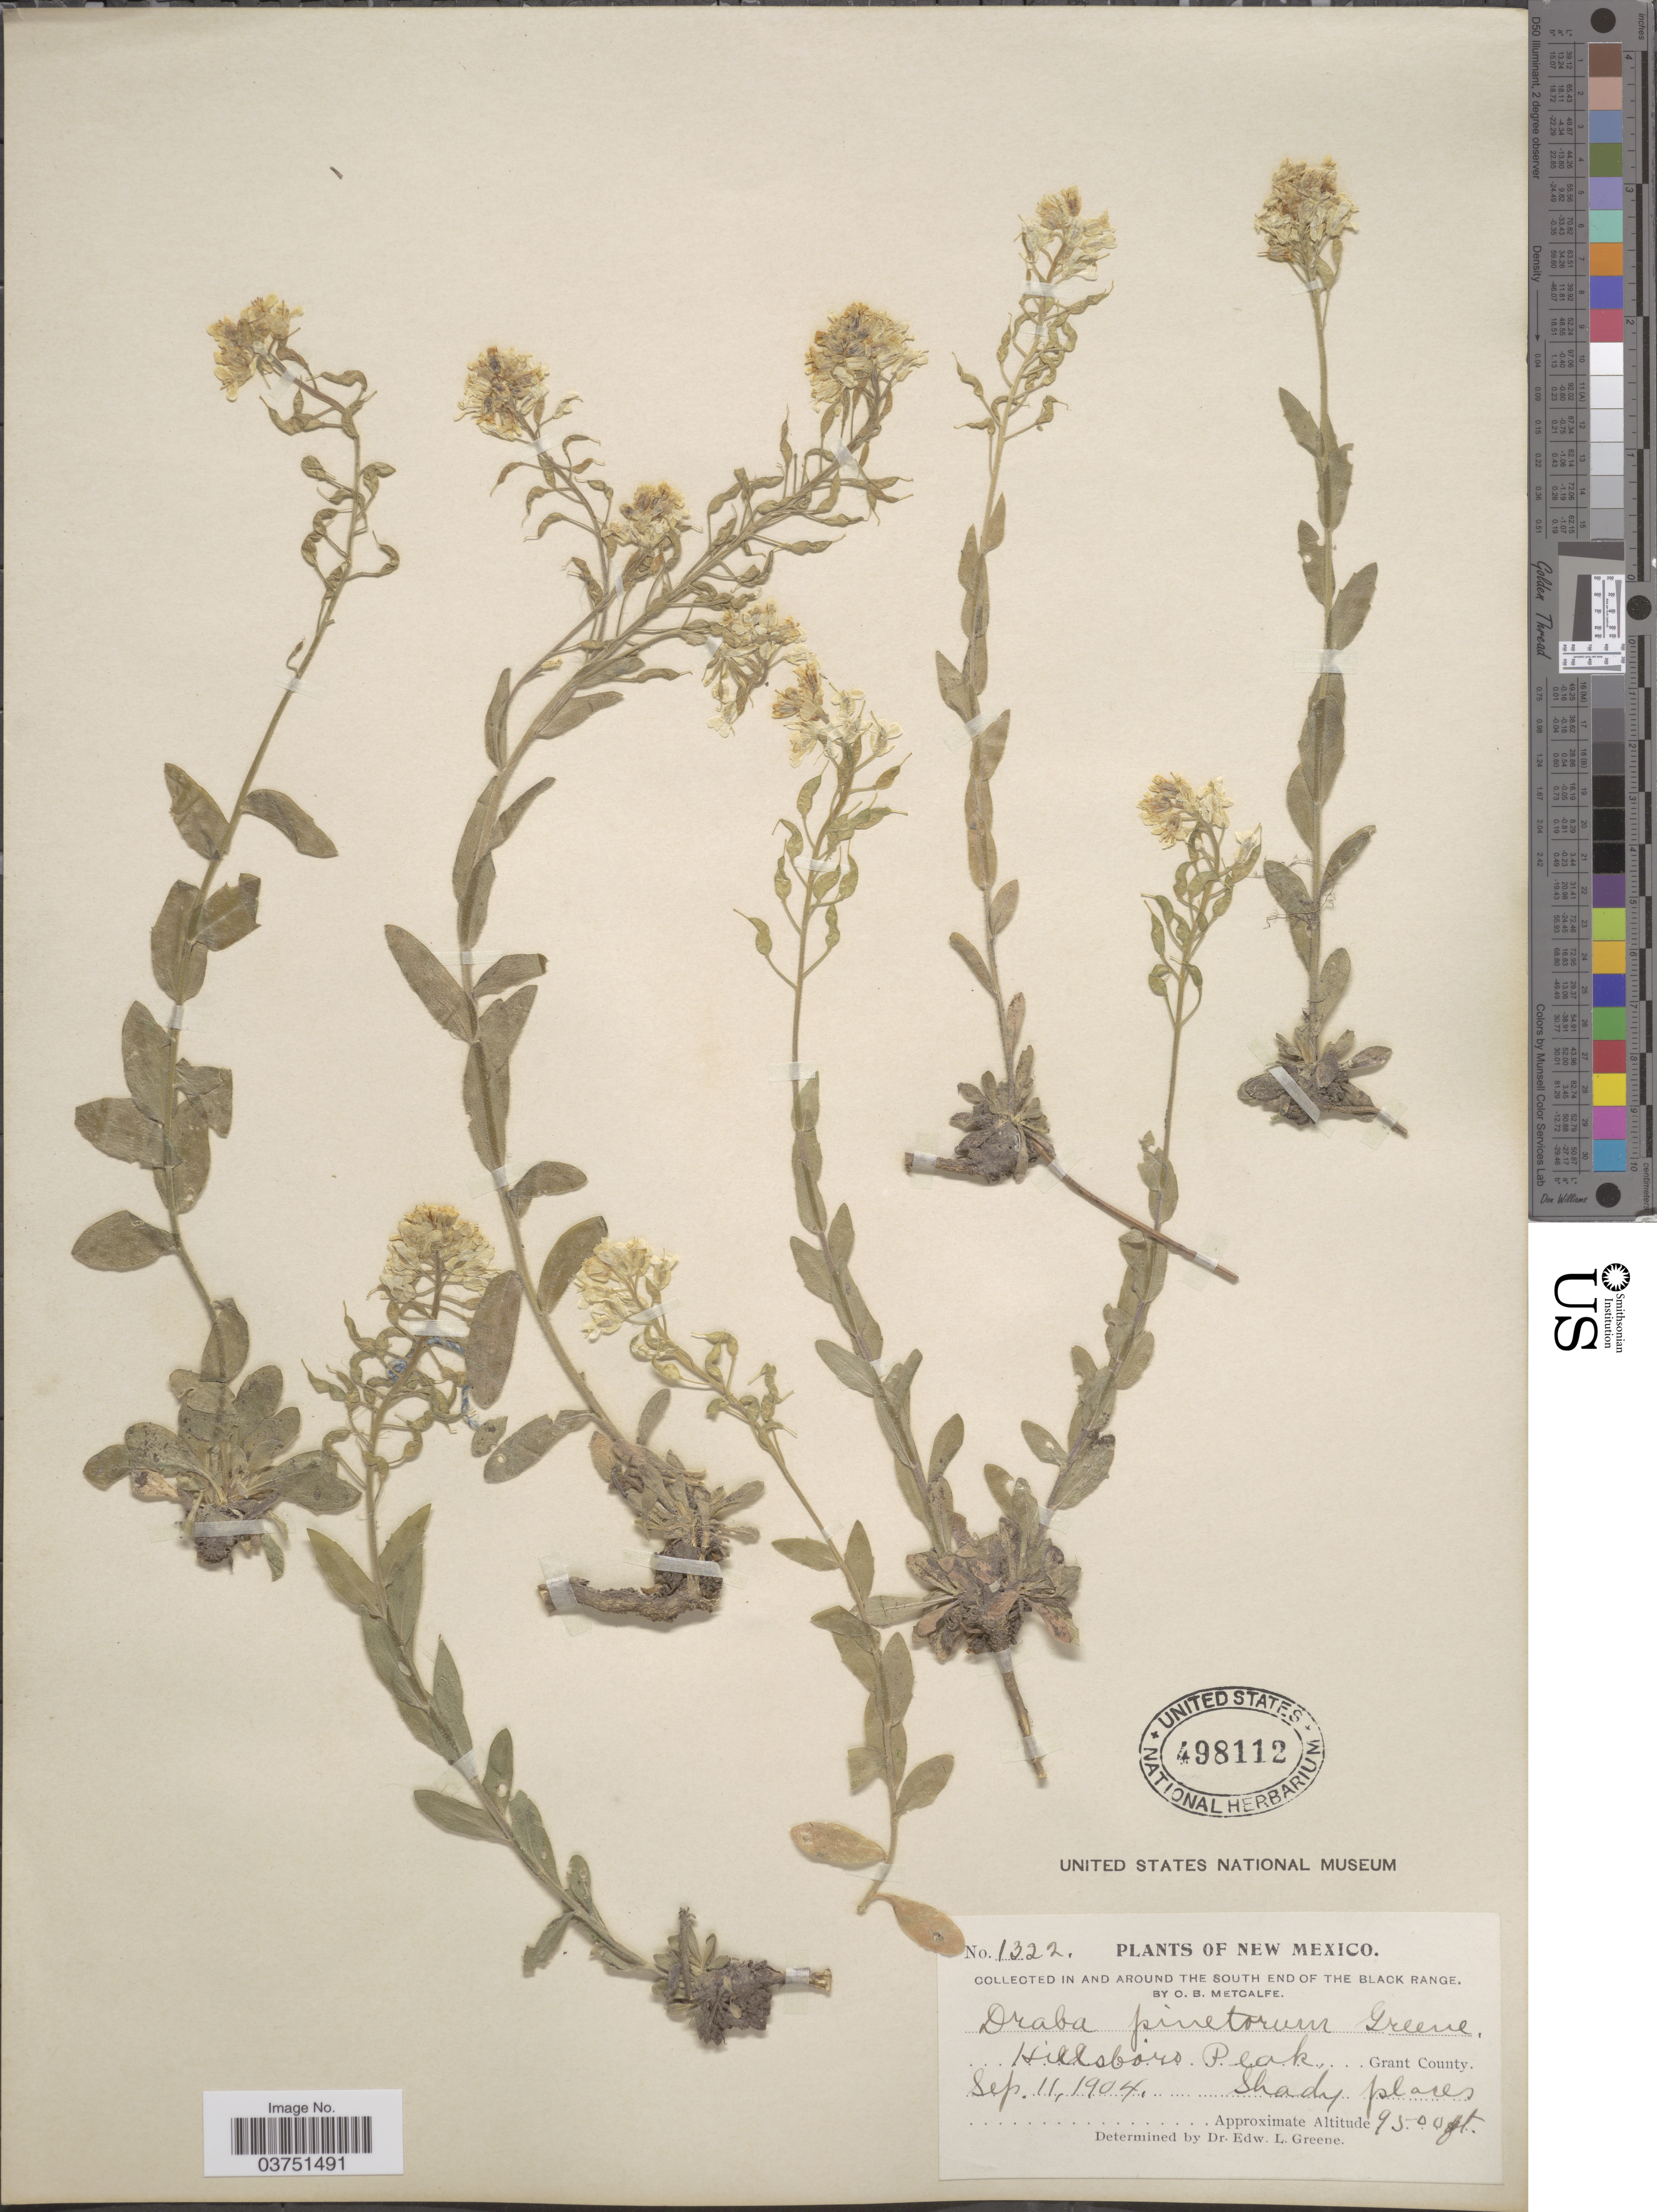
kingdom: Plantae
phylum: Tracheophyta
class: Magnoliopsida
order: Brassicales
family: Brassicaceae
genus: Draba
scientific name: Draba helleriana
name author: Greene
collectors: O. B. Metcalfe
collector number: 1322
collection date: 1904-09-11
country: United States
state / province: New Mexico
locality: In and Around the South End of the Black Range; Hillboro Peak; Grant County.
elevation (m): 2896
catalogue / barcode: US 498112